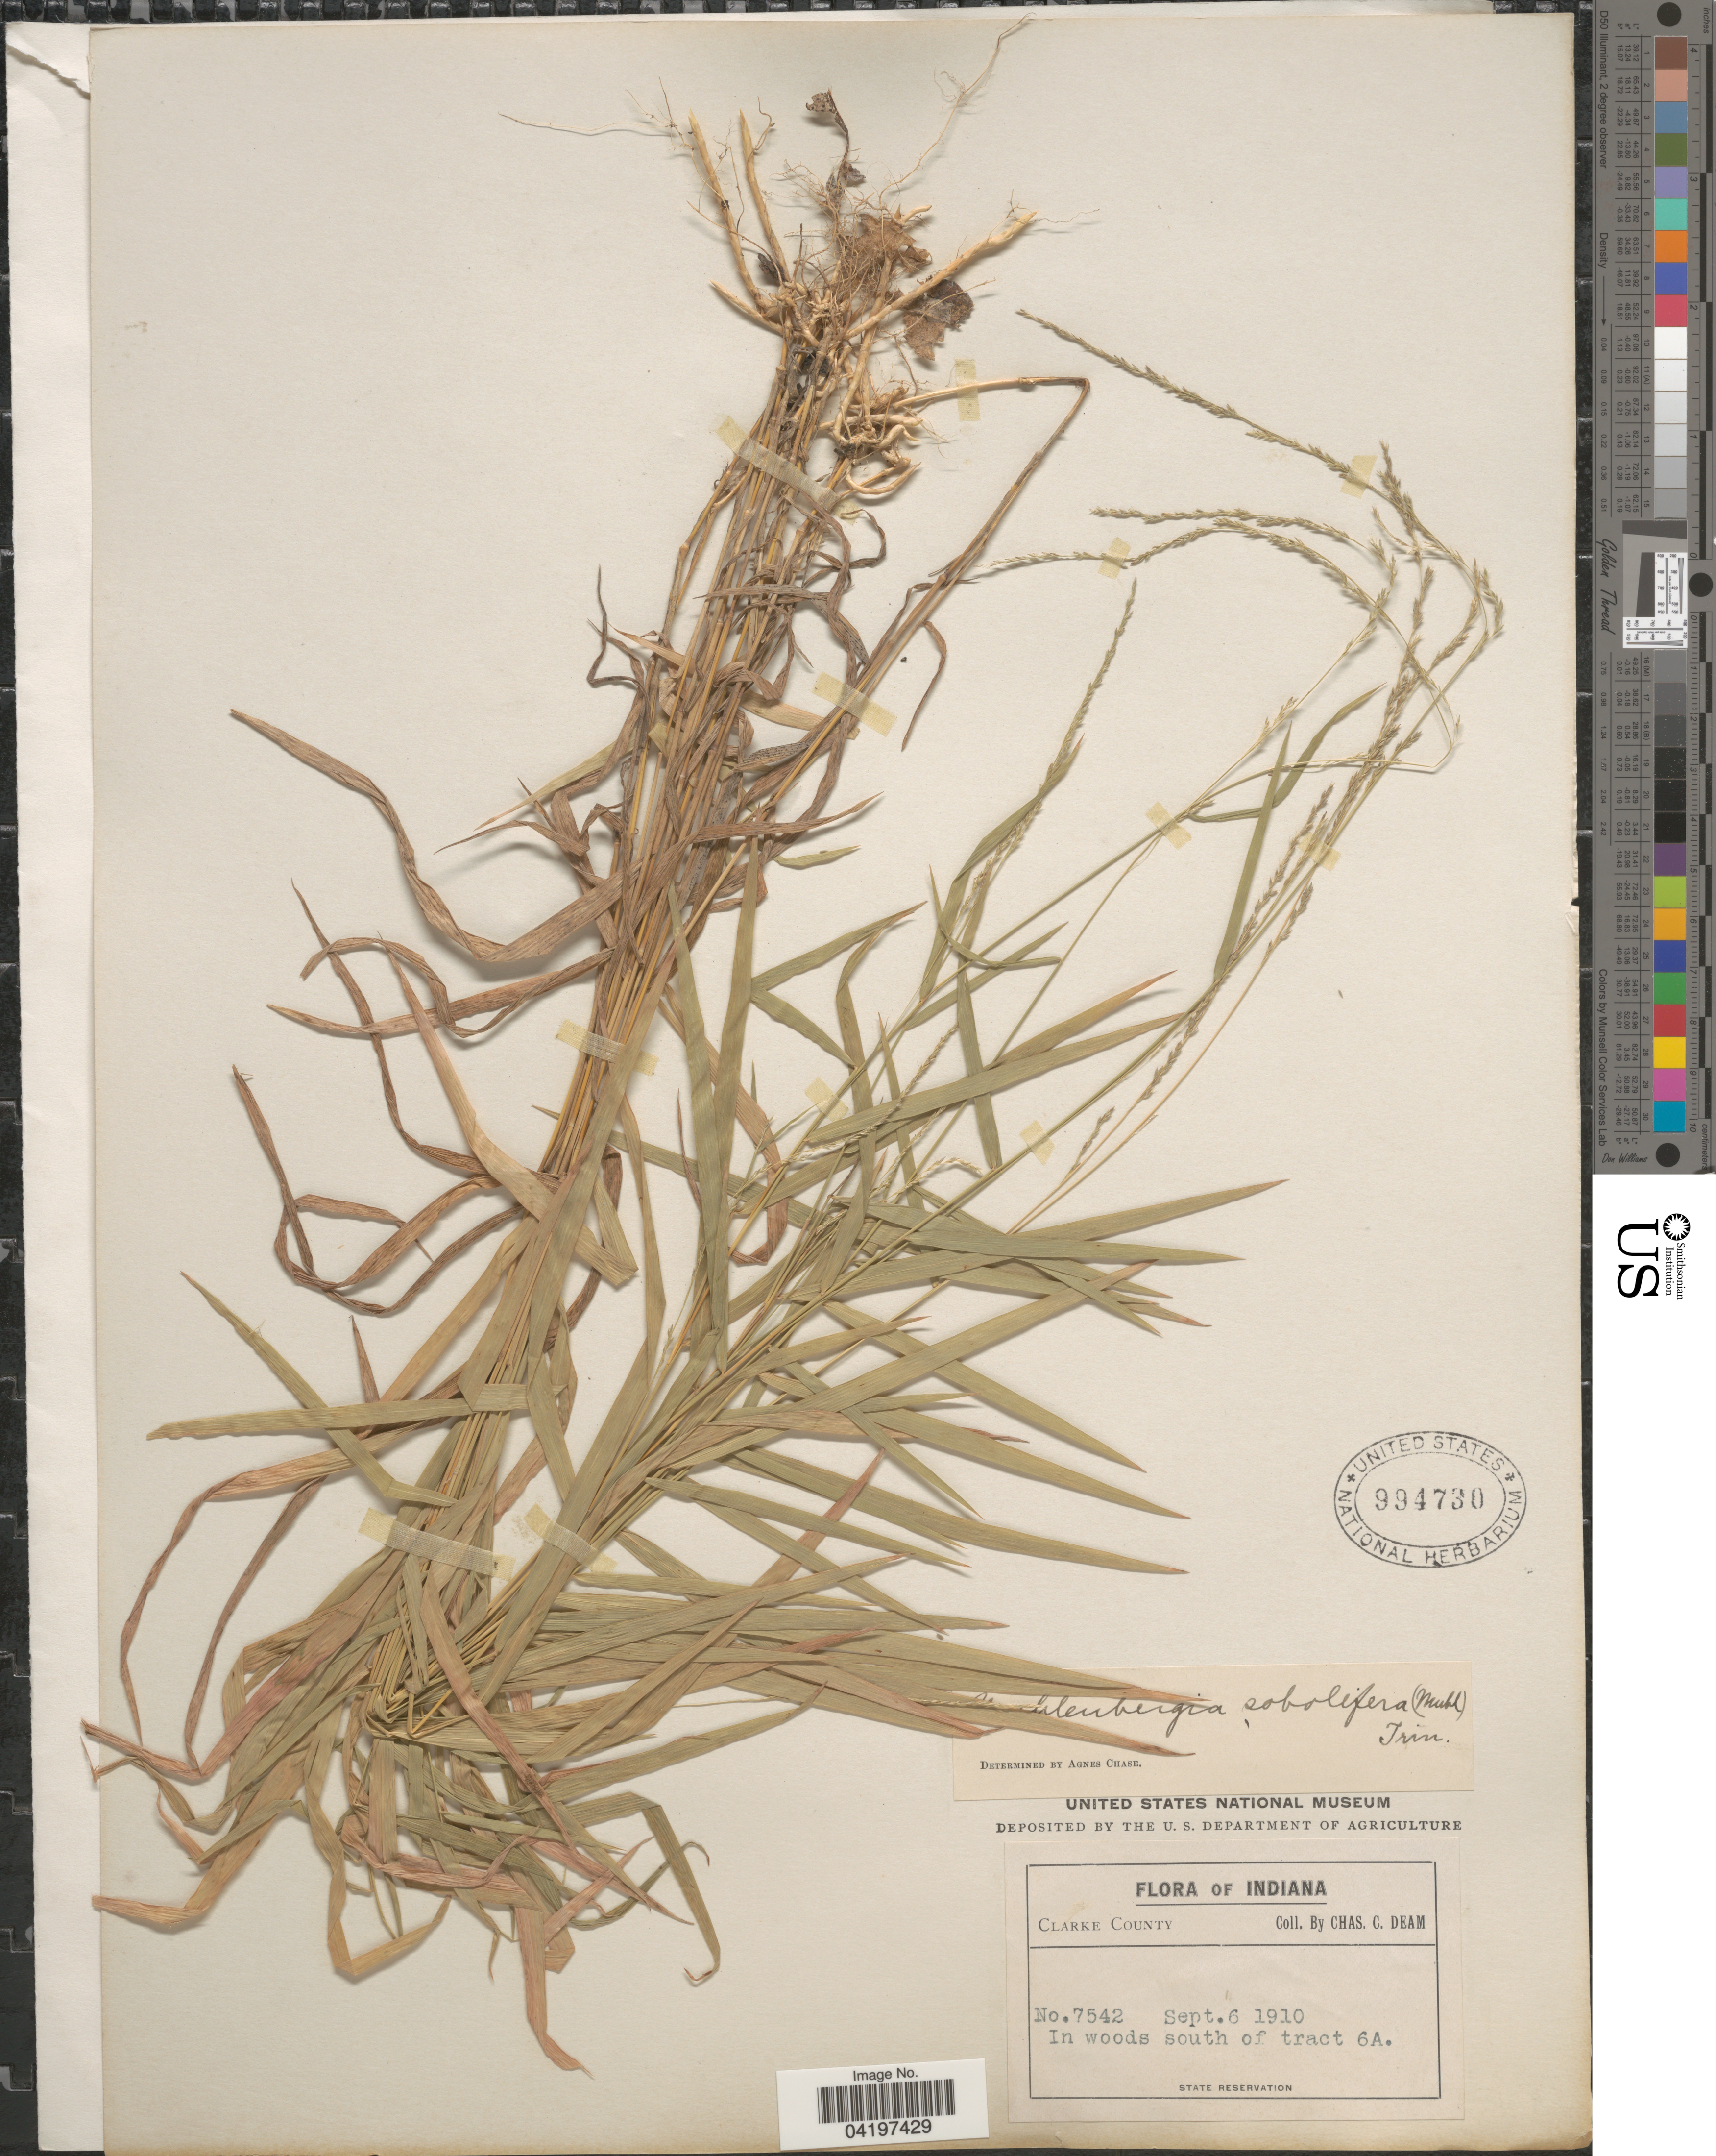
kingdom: Plantae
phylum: Tracheophyta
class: Liliopsida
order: Poales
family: Poaceae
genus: Muhlenbergia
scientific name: Muhlenbergia sobolifera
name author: (Muhl. ex Willd.) Trin.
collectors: C. C. Deam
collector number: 7542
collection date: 1910-09-06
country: United States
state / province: Indiana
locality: Clarke County. In woods south of tract 6A.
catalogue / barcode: US 994730